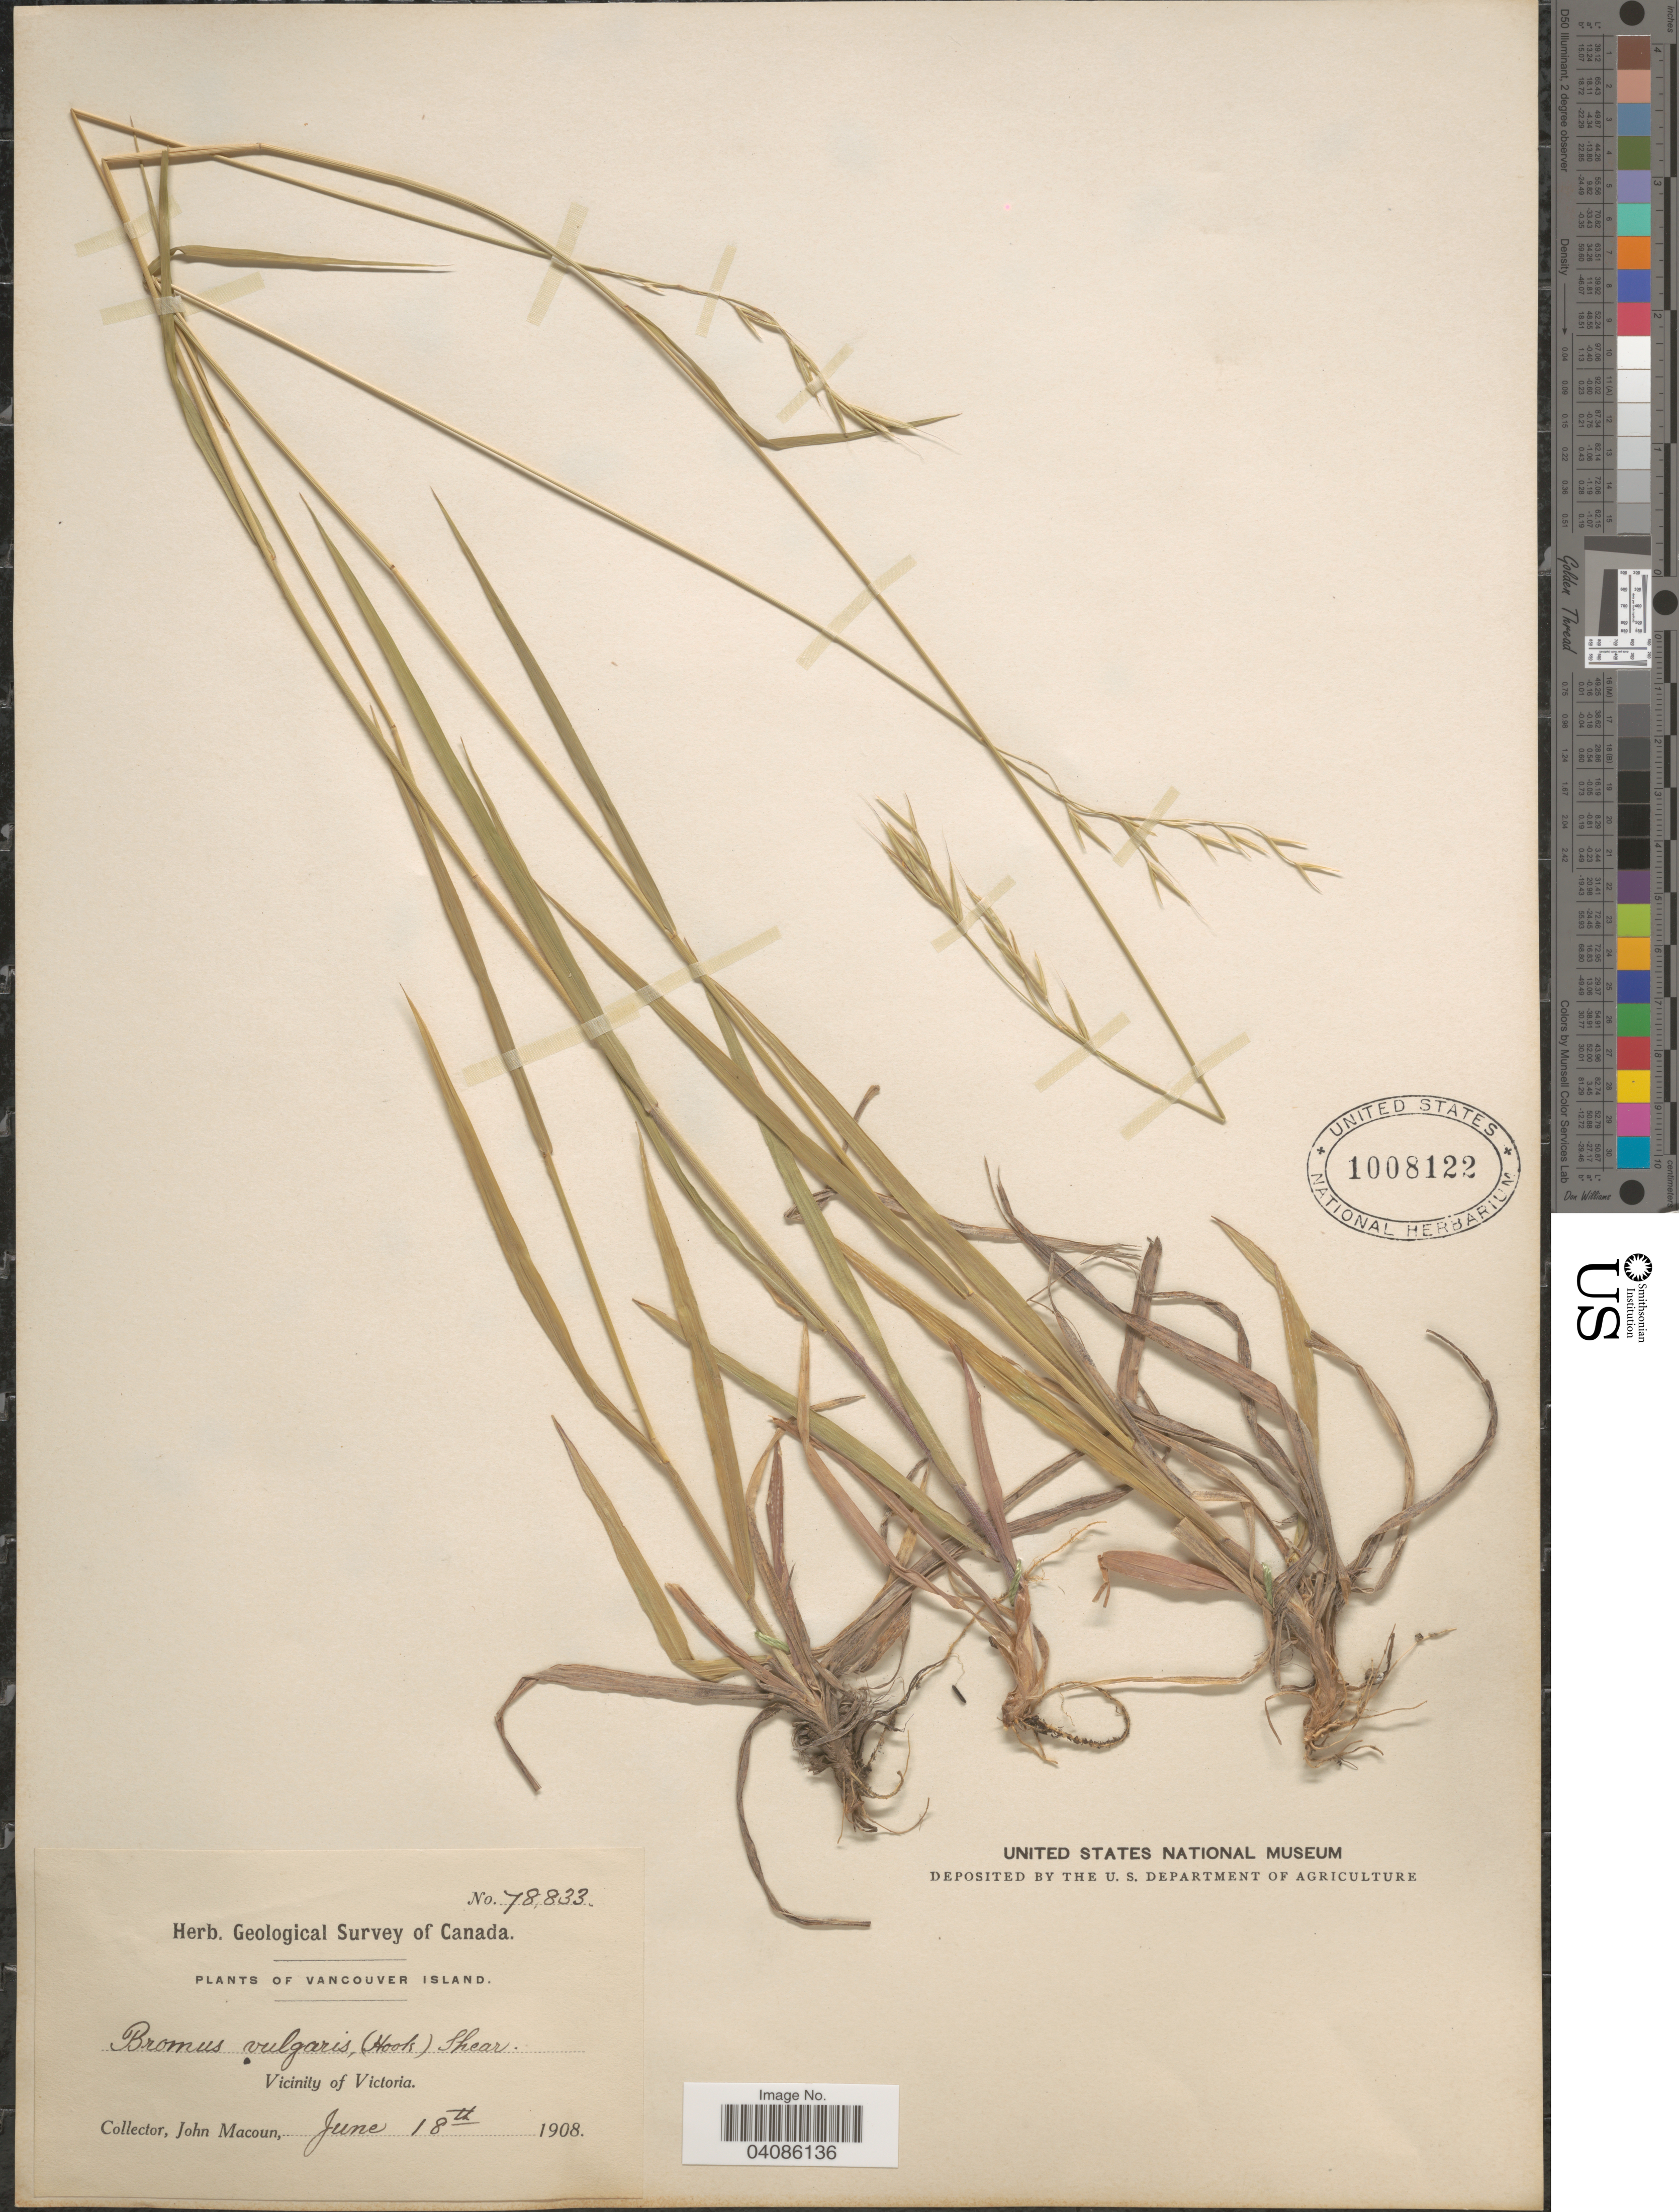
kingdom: Plantae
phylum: Tracheophyta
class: Liliopsida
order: Poales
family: Poaceae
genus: Bromus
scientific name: Bromus vulgaris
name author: (Hook.) Shear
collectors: J. Macoun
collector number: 78833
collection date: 1908-06-18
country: Canada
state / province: British Columbia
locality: Geological Survey of Canada. Vancouver Island. Vicinity of Victoria.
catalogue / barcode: US 1008122